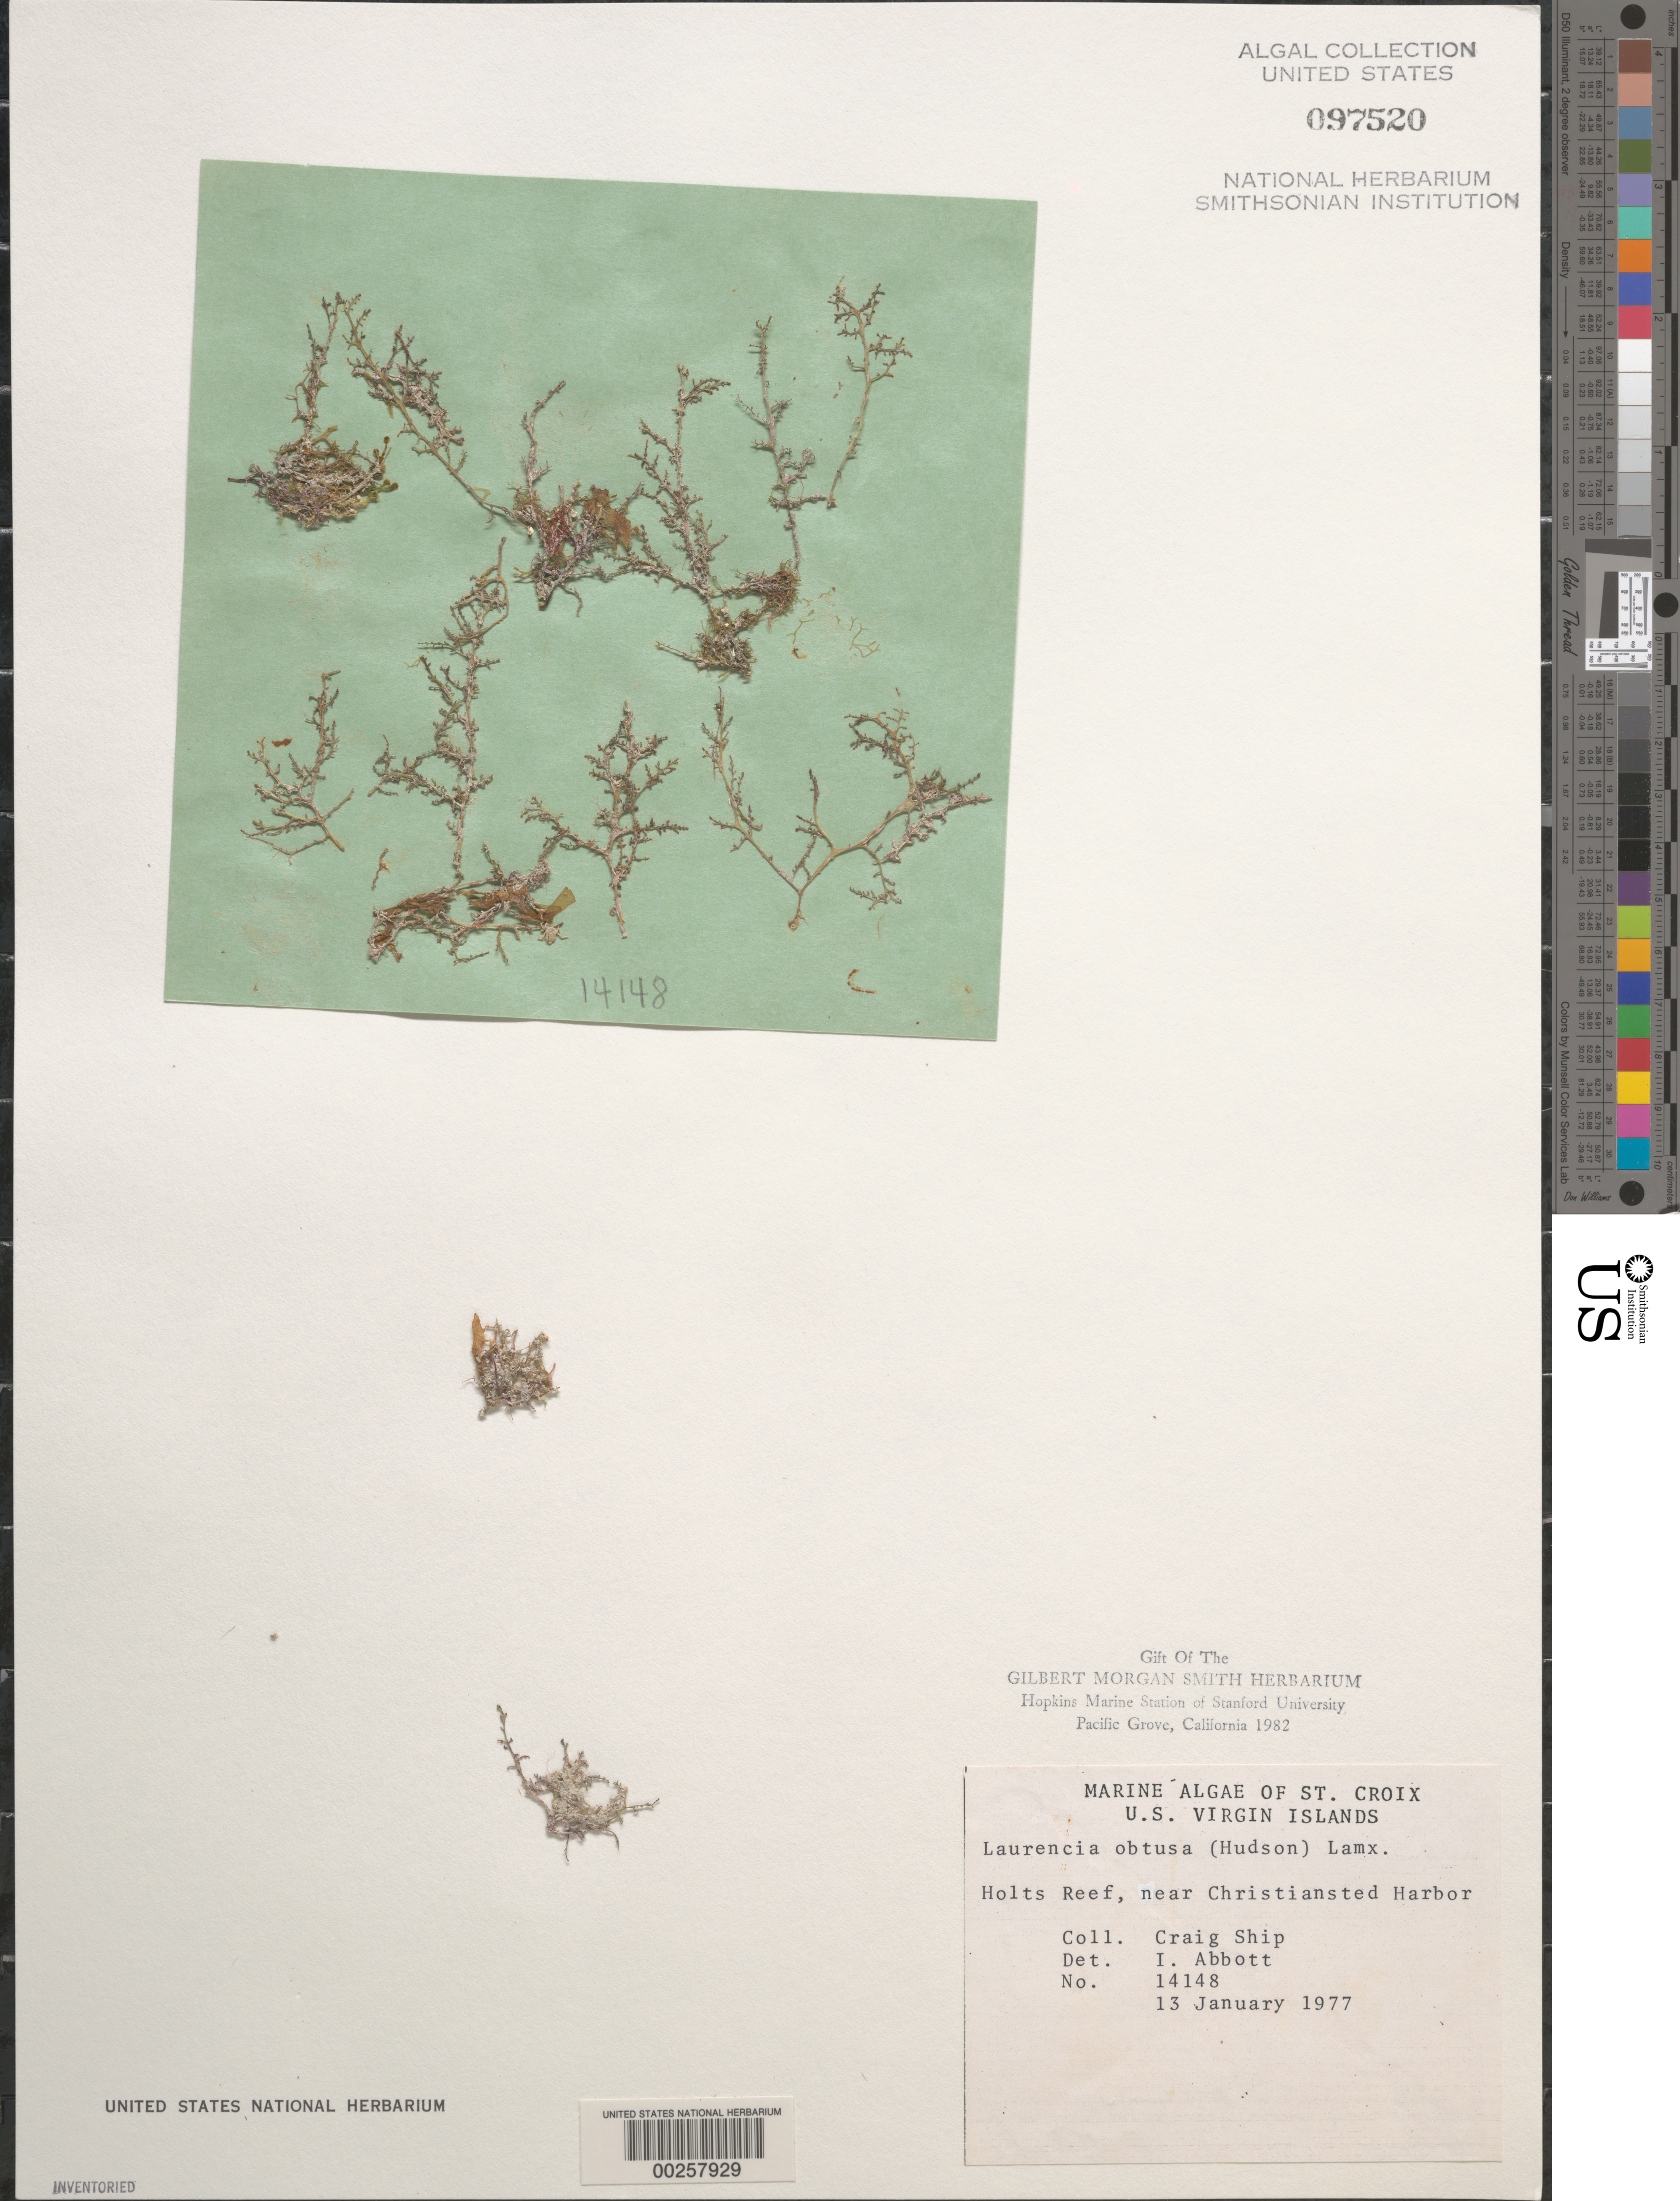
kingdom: Plantae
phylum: Rhodophyta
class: Florideophyceae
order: Ceramiales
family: Rhodomelaceae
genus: Laurencia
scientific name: Laurencia obtusa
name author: (Huds.) J.V.Lamouroux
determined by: Abbott, Isabella A.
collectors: C. Ship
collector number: IAA 14148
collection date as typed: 13 Jan 1977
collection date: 1977-01-13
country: U.S. Virgin Islands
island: St. Croix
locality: Holts Reef near Christiansted Harbor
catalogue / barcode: US 97520